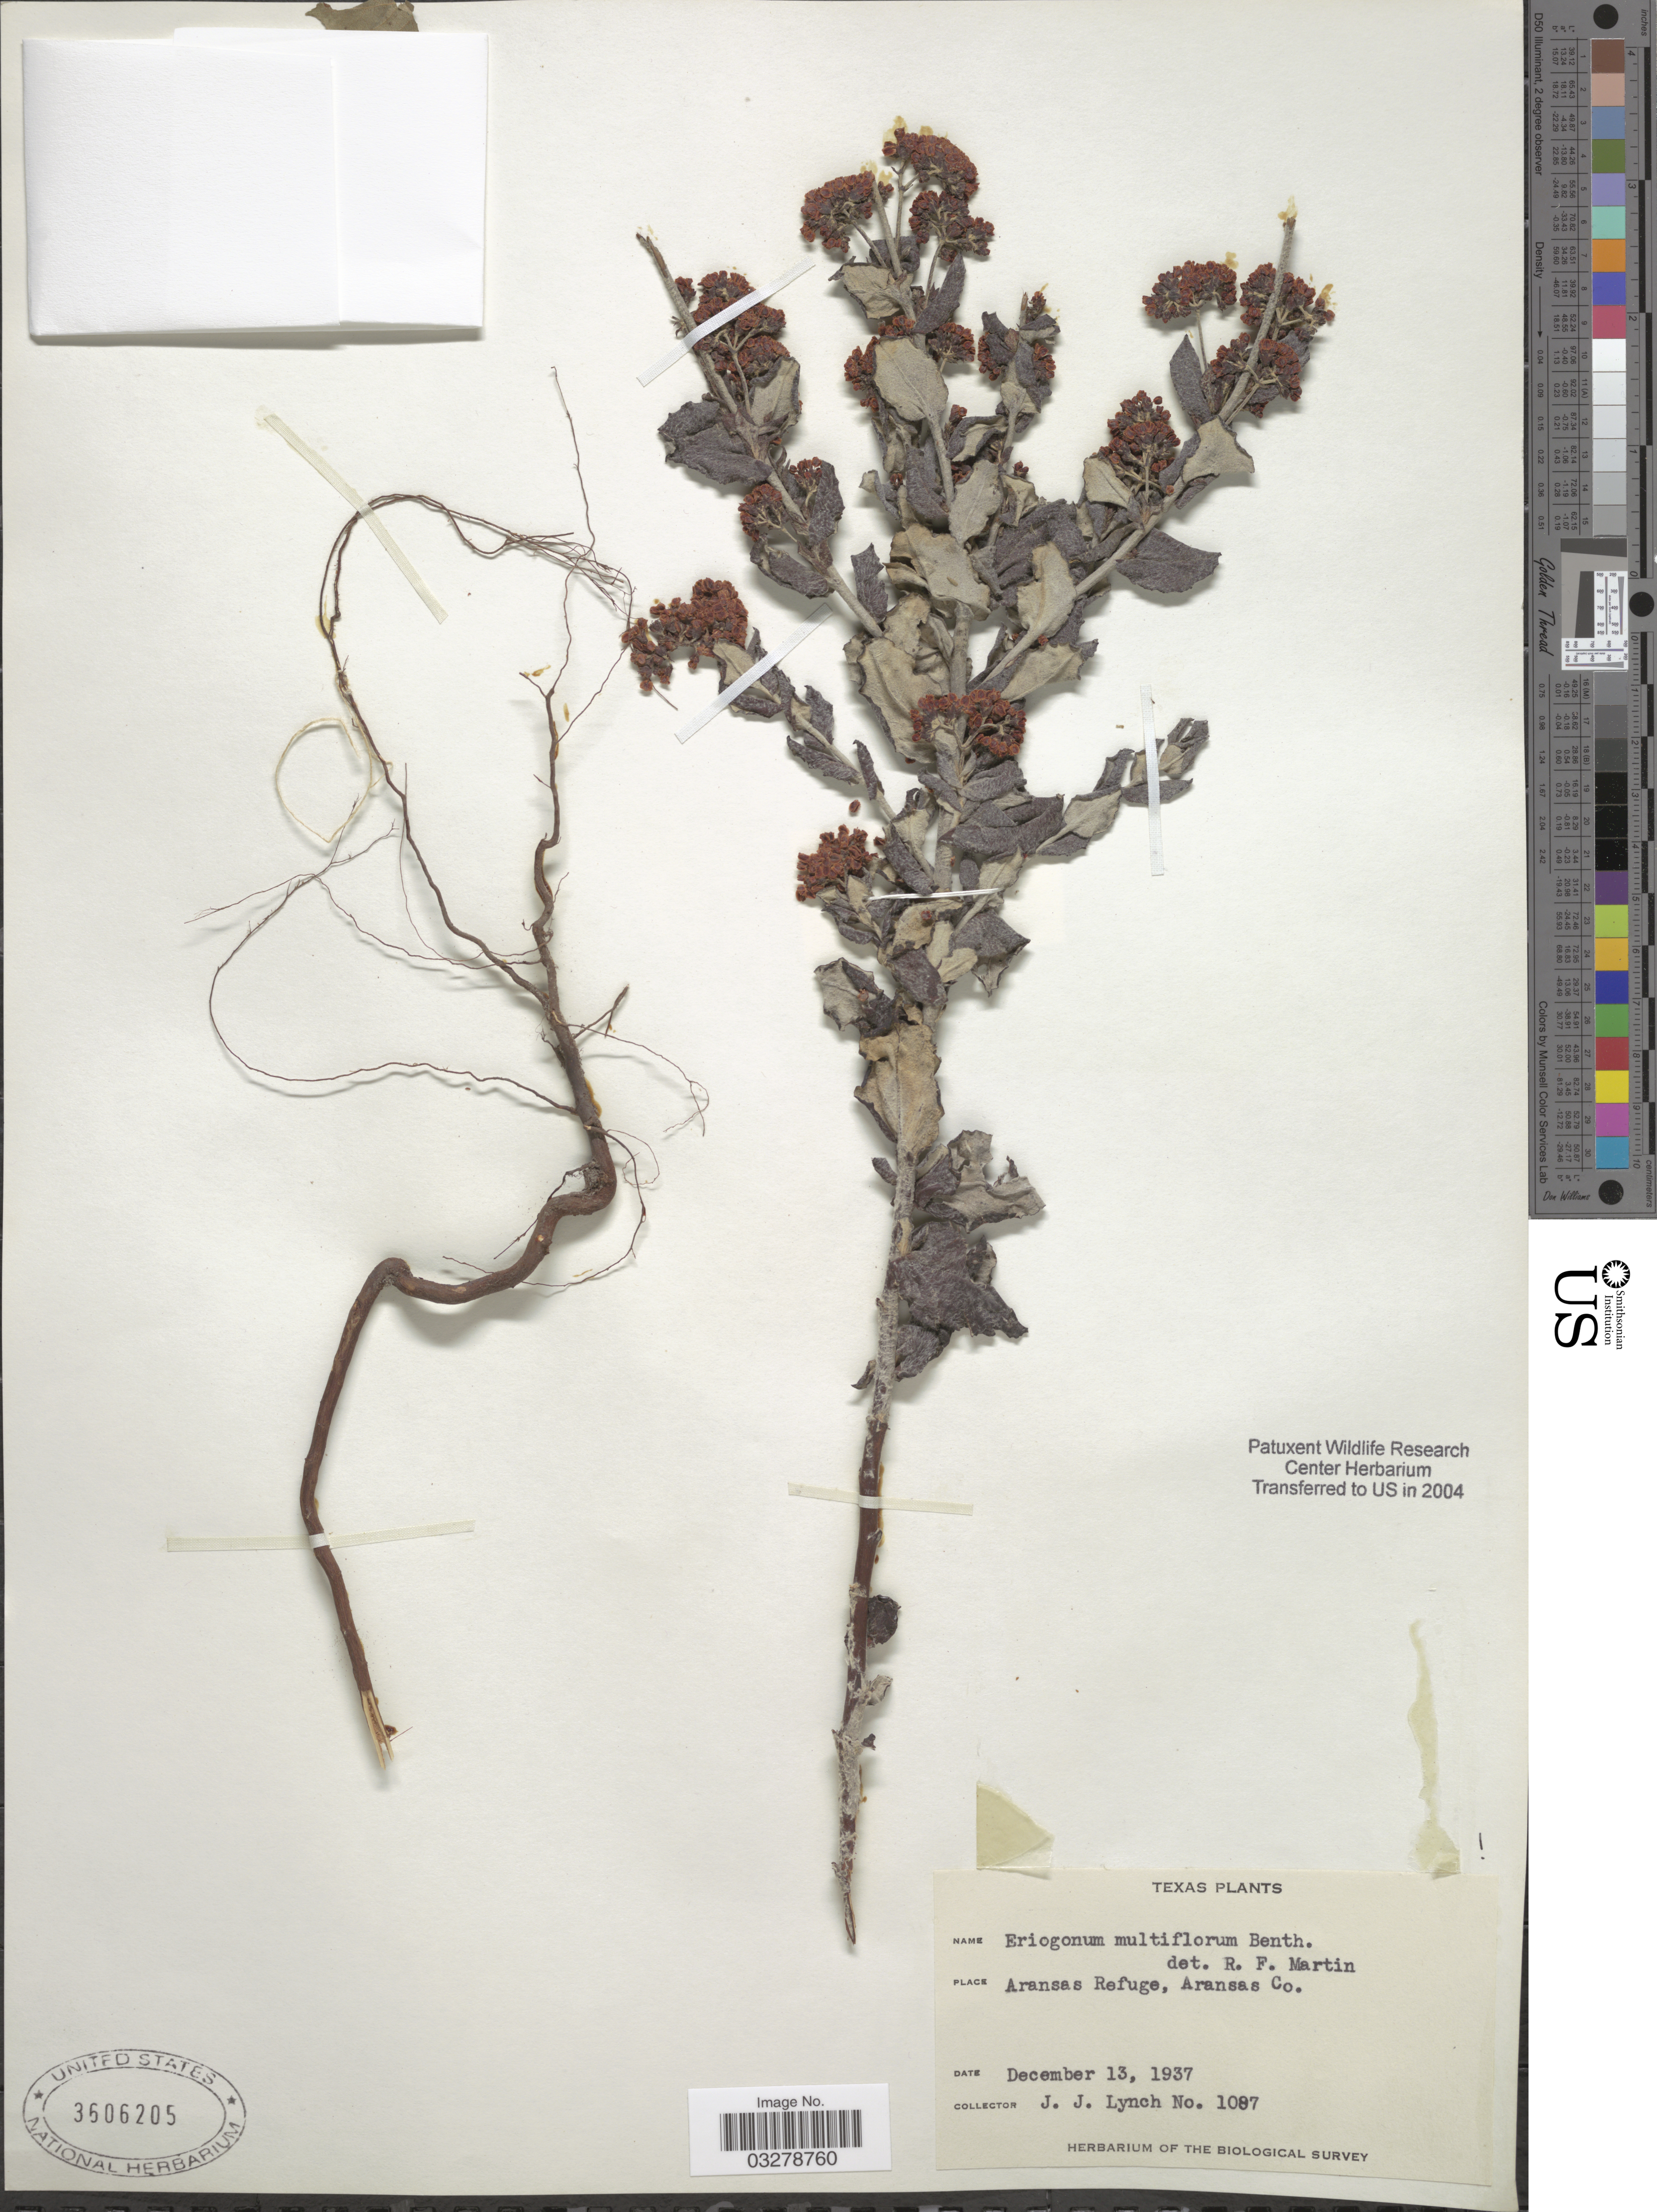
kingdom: Plantae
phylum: Tracheophyta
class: Magnoliopsida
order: Caryophyllales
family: Polygonaceae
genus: Eriogonum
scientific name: Eriogonum multiflorum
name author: Benth.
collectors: J. Lynch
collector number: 1087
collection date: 1937-12-13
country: United States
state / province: Texas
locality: Aransas Refuge, Aransas Co.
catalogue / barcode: US 3606205